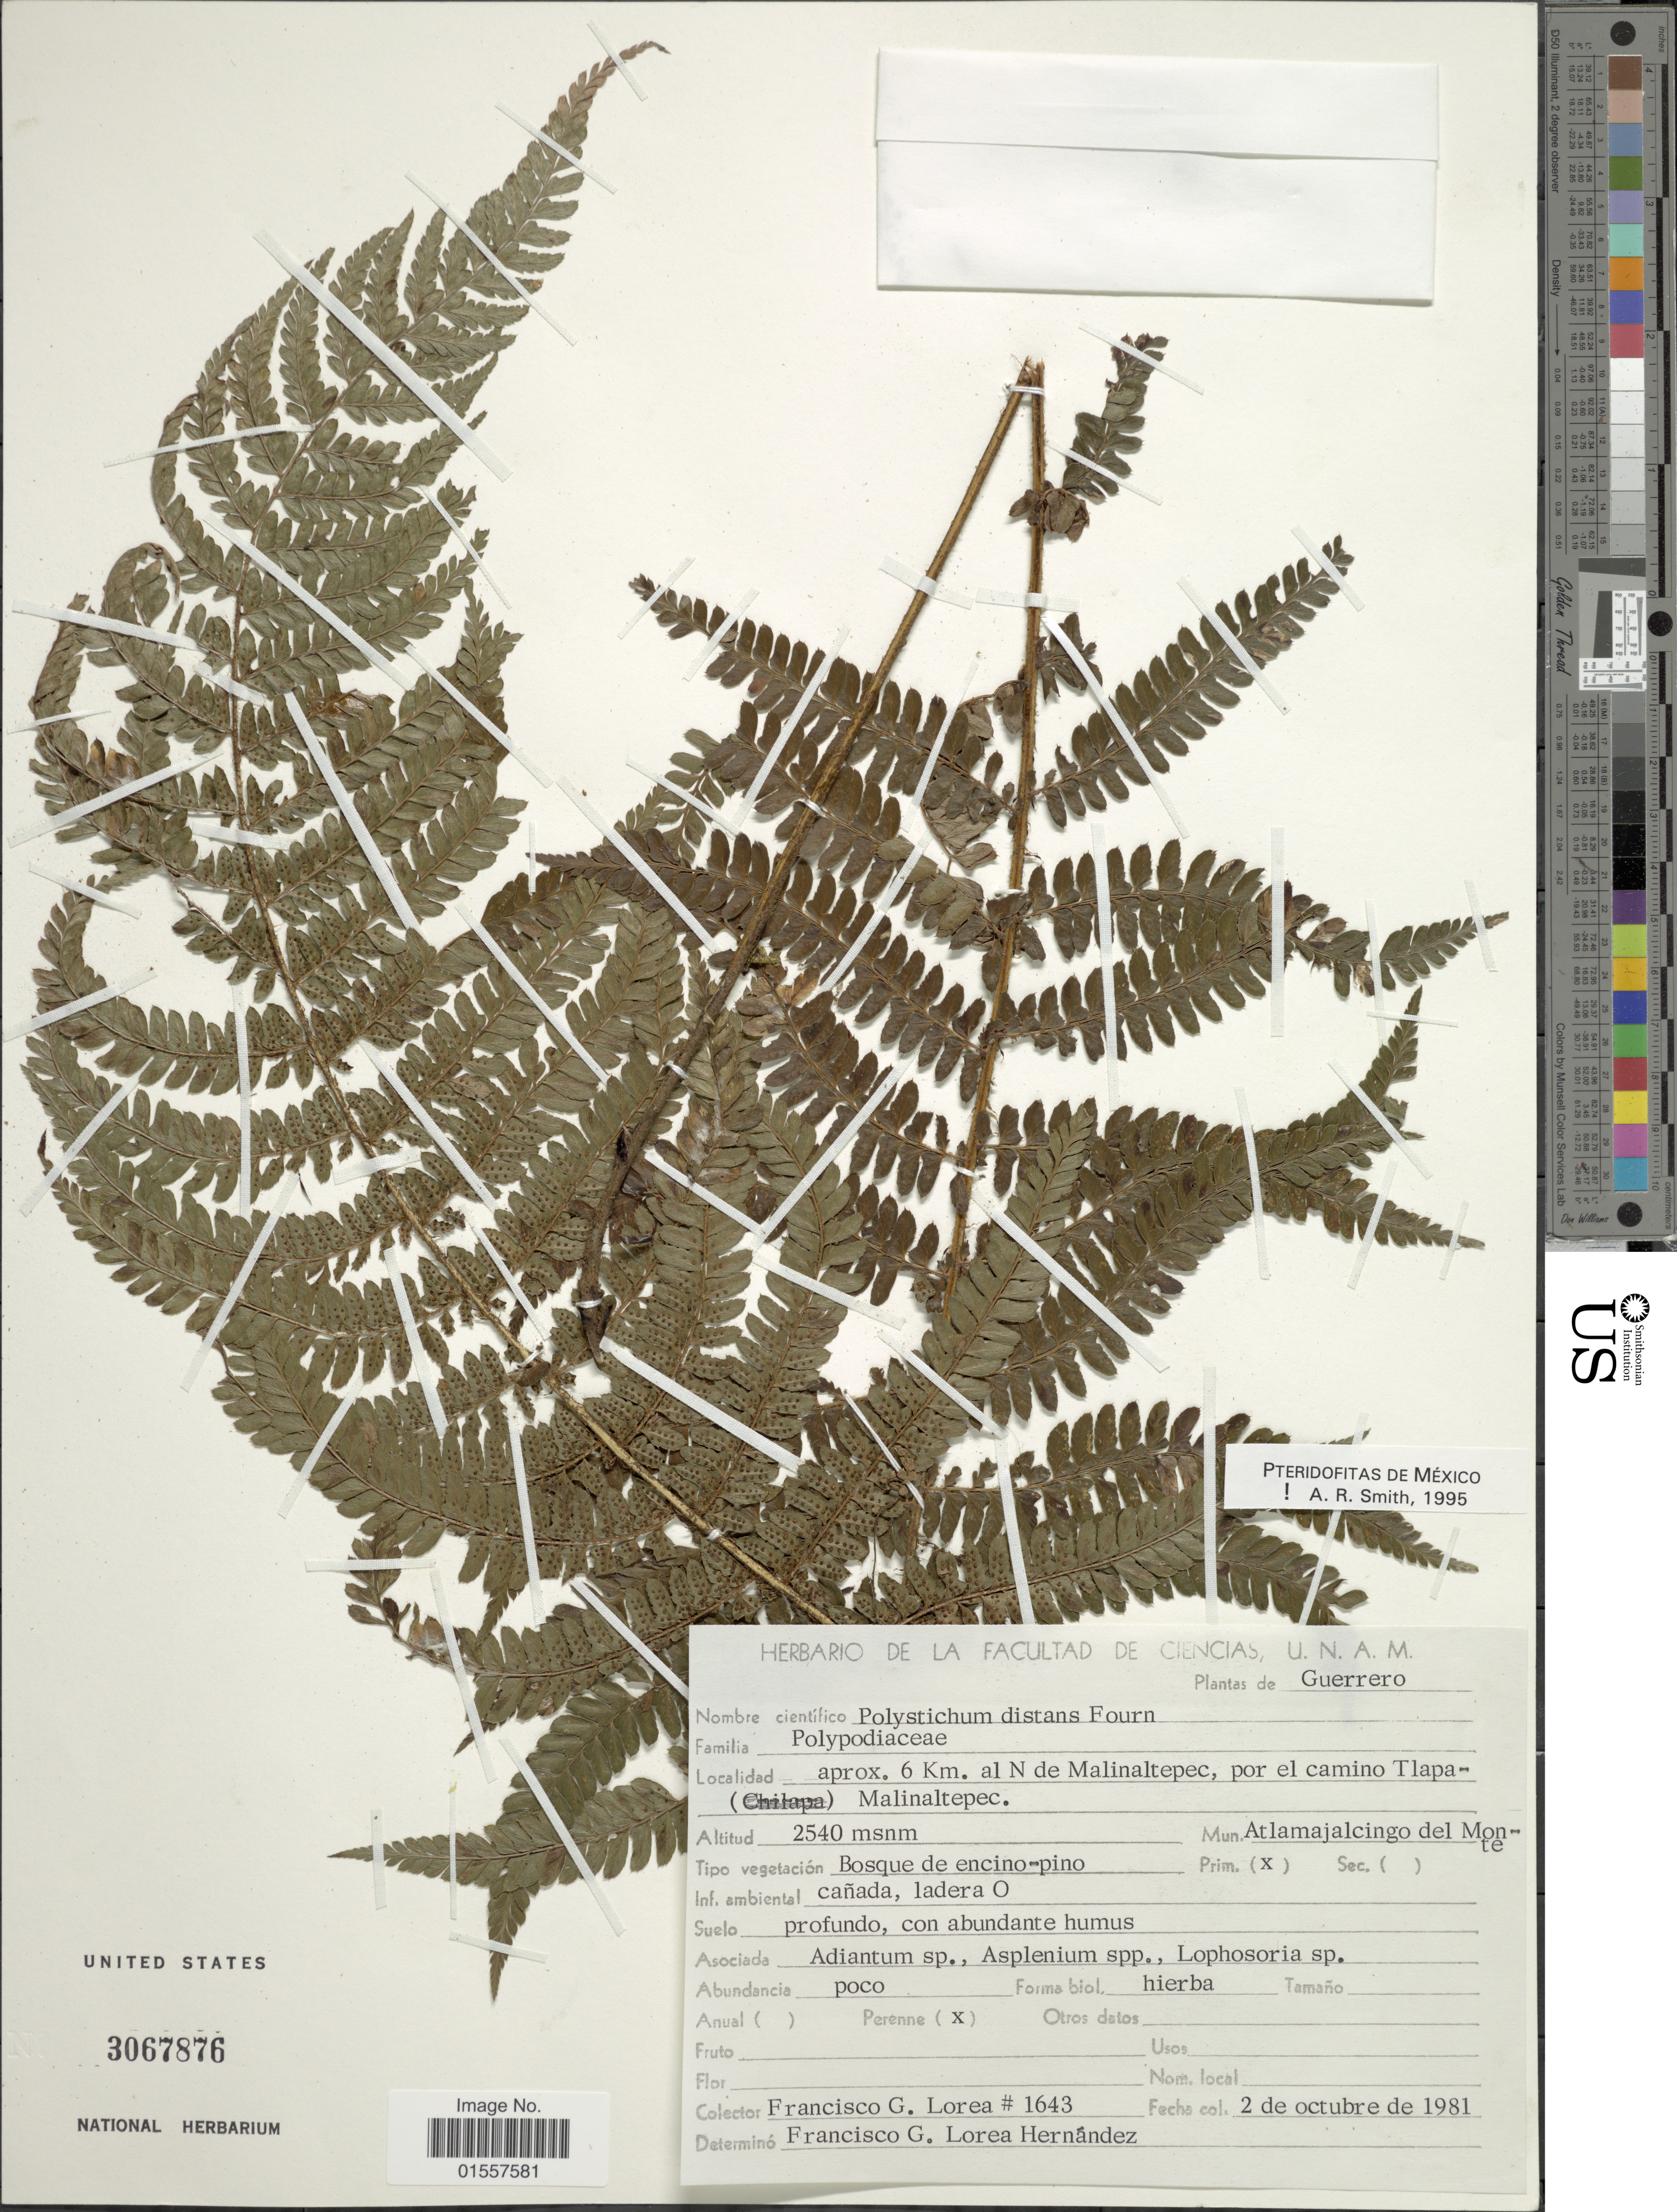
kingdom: Plantae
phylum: Tracheophyta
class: Polypodiopsida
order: Polypodiales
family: Dryopteridaceae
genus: Polystichum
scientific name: Polystichum distans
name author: E. Fourn.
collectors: F. Lorea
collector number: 1643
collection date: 1981-10-02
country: Mexico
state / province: Guerrero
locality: Aprox. 6 km. al N de Malinaltepec, por el camino Tlapa - Malinaltepec, Mun. Atlamajalcingo del Monte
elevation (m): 2540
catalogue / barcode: US 3067876